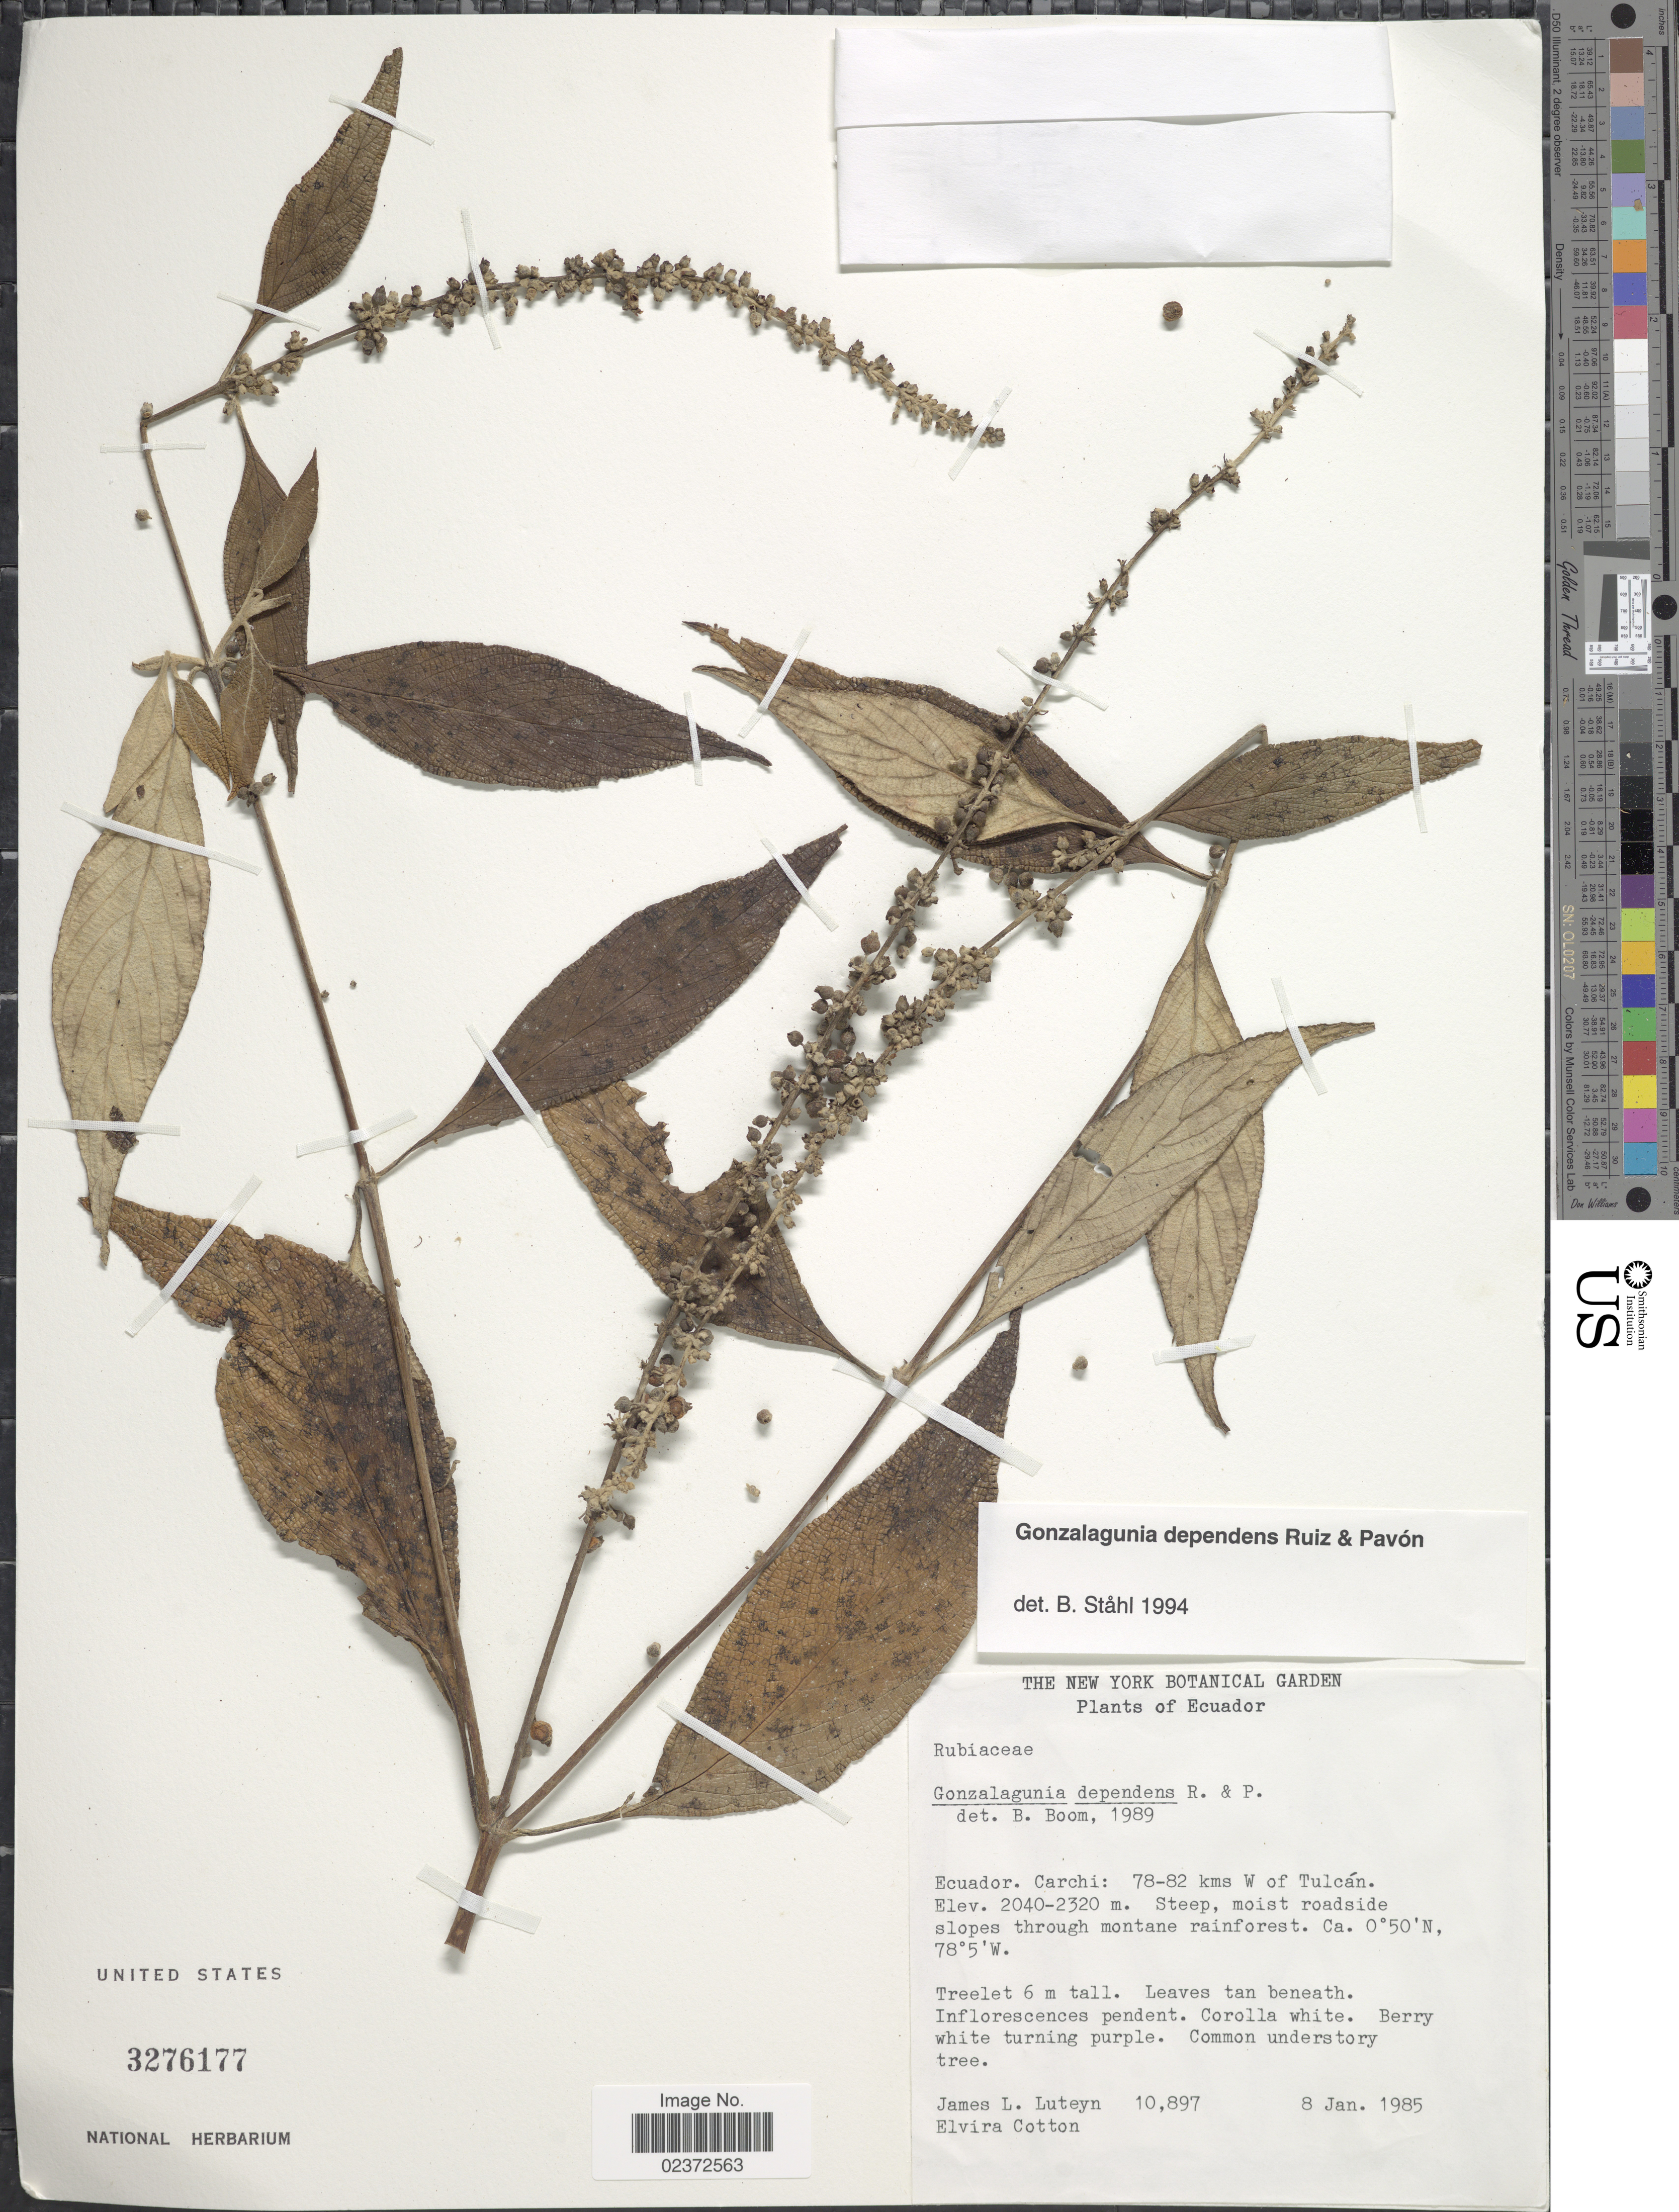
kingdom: Plantae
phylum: Tracheophyta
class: Magnoliopsida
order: Gentianales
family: Rubiaceae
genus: Gonzalagunia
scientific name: Gonzalagunia dependens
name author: Ruiz & Pav.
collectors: J. L. Luteyn & E. Cotton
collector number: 10897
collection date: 1985-01-08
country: Ecuador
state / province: Carchi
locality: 78-82 kms W of Tulcan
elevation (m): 2040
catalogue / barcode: US 3276177